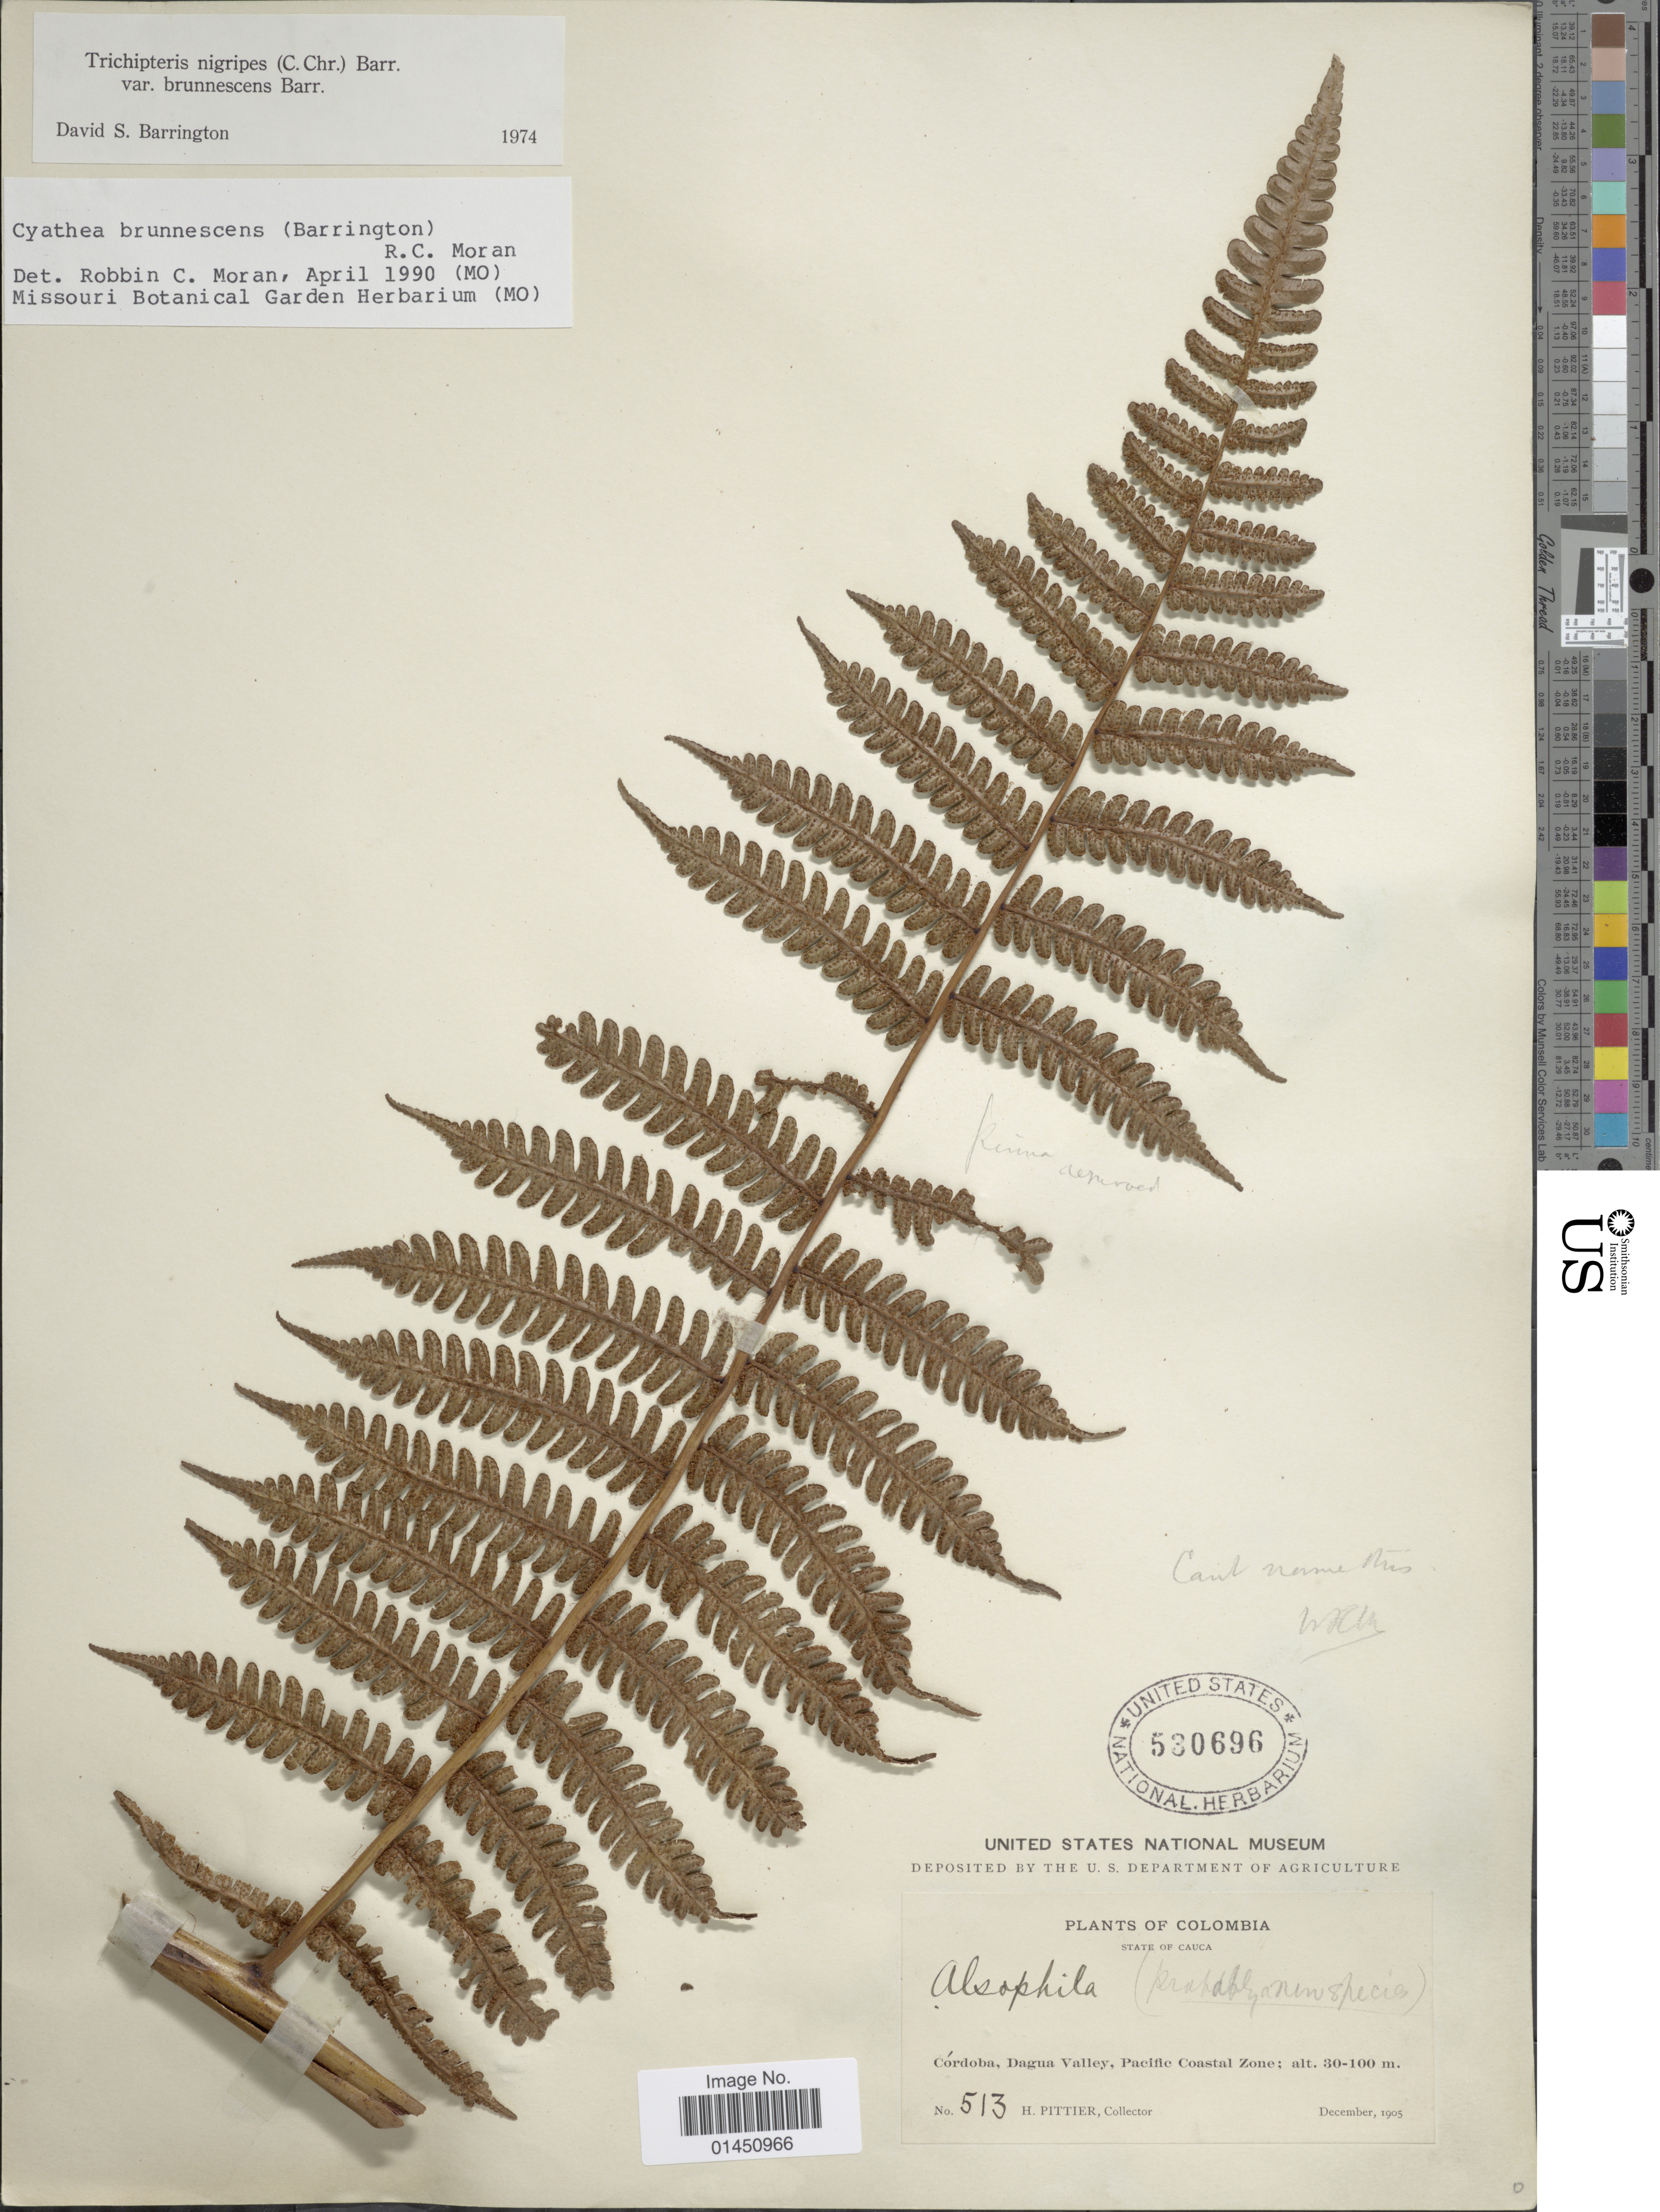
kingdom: Plantae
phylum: Tracheophyta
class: Polypodiopsida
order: Cyatheales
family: Cyatheaceae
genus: Cyathea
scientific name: Cyathea brunnescens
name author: (Barrington) R.C. Moran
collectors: H. F. Pittier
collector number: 513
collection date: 1905-12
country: Colombia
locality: State of Cauca, Cordoba, Dagua Valley, Pacific Coastal Zone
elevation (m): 30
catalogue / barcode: US 530696